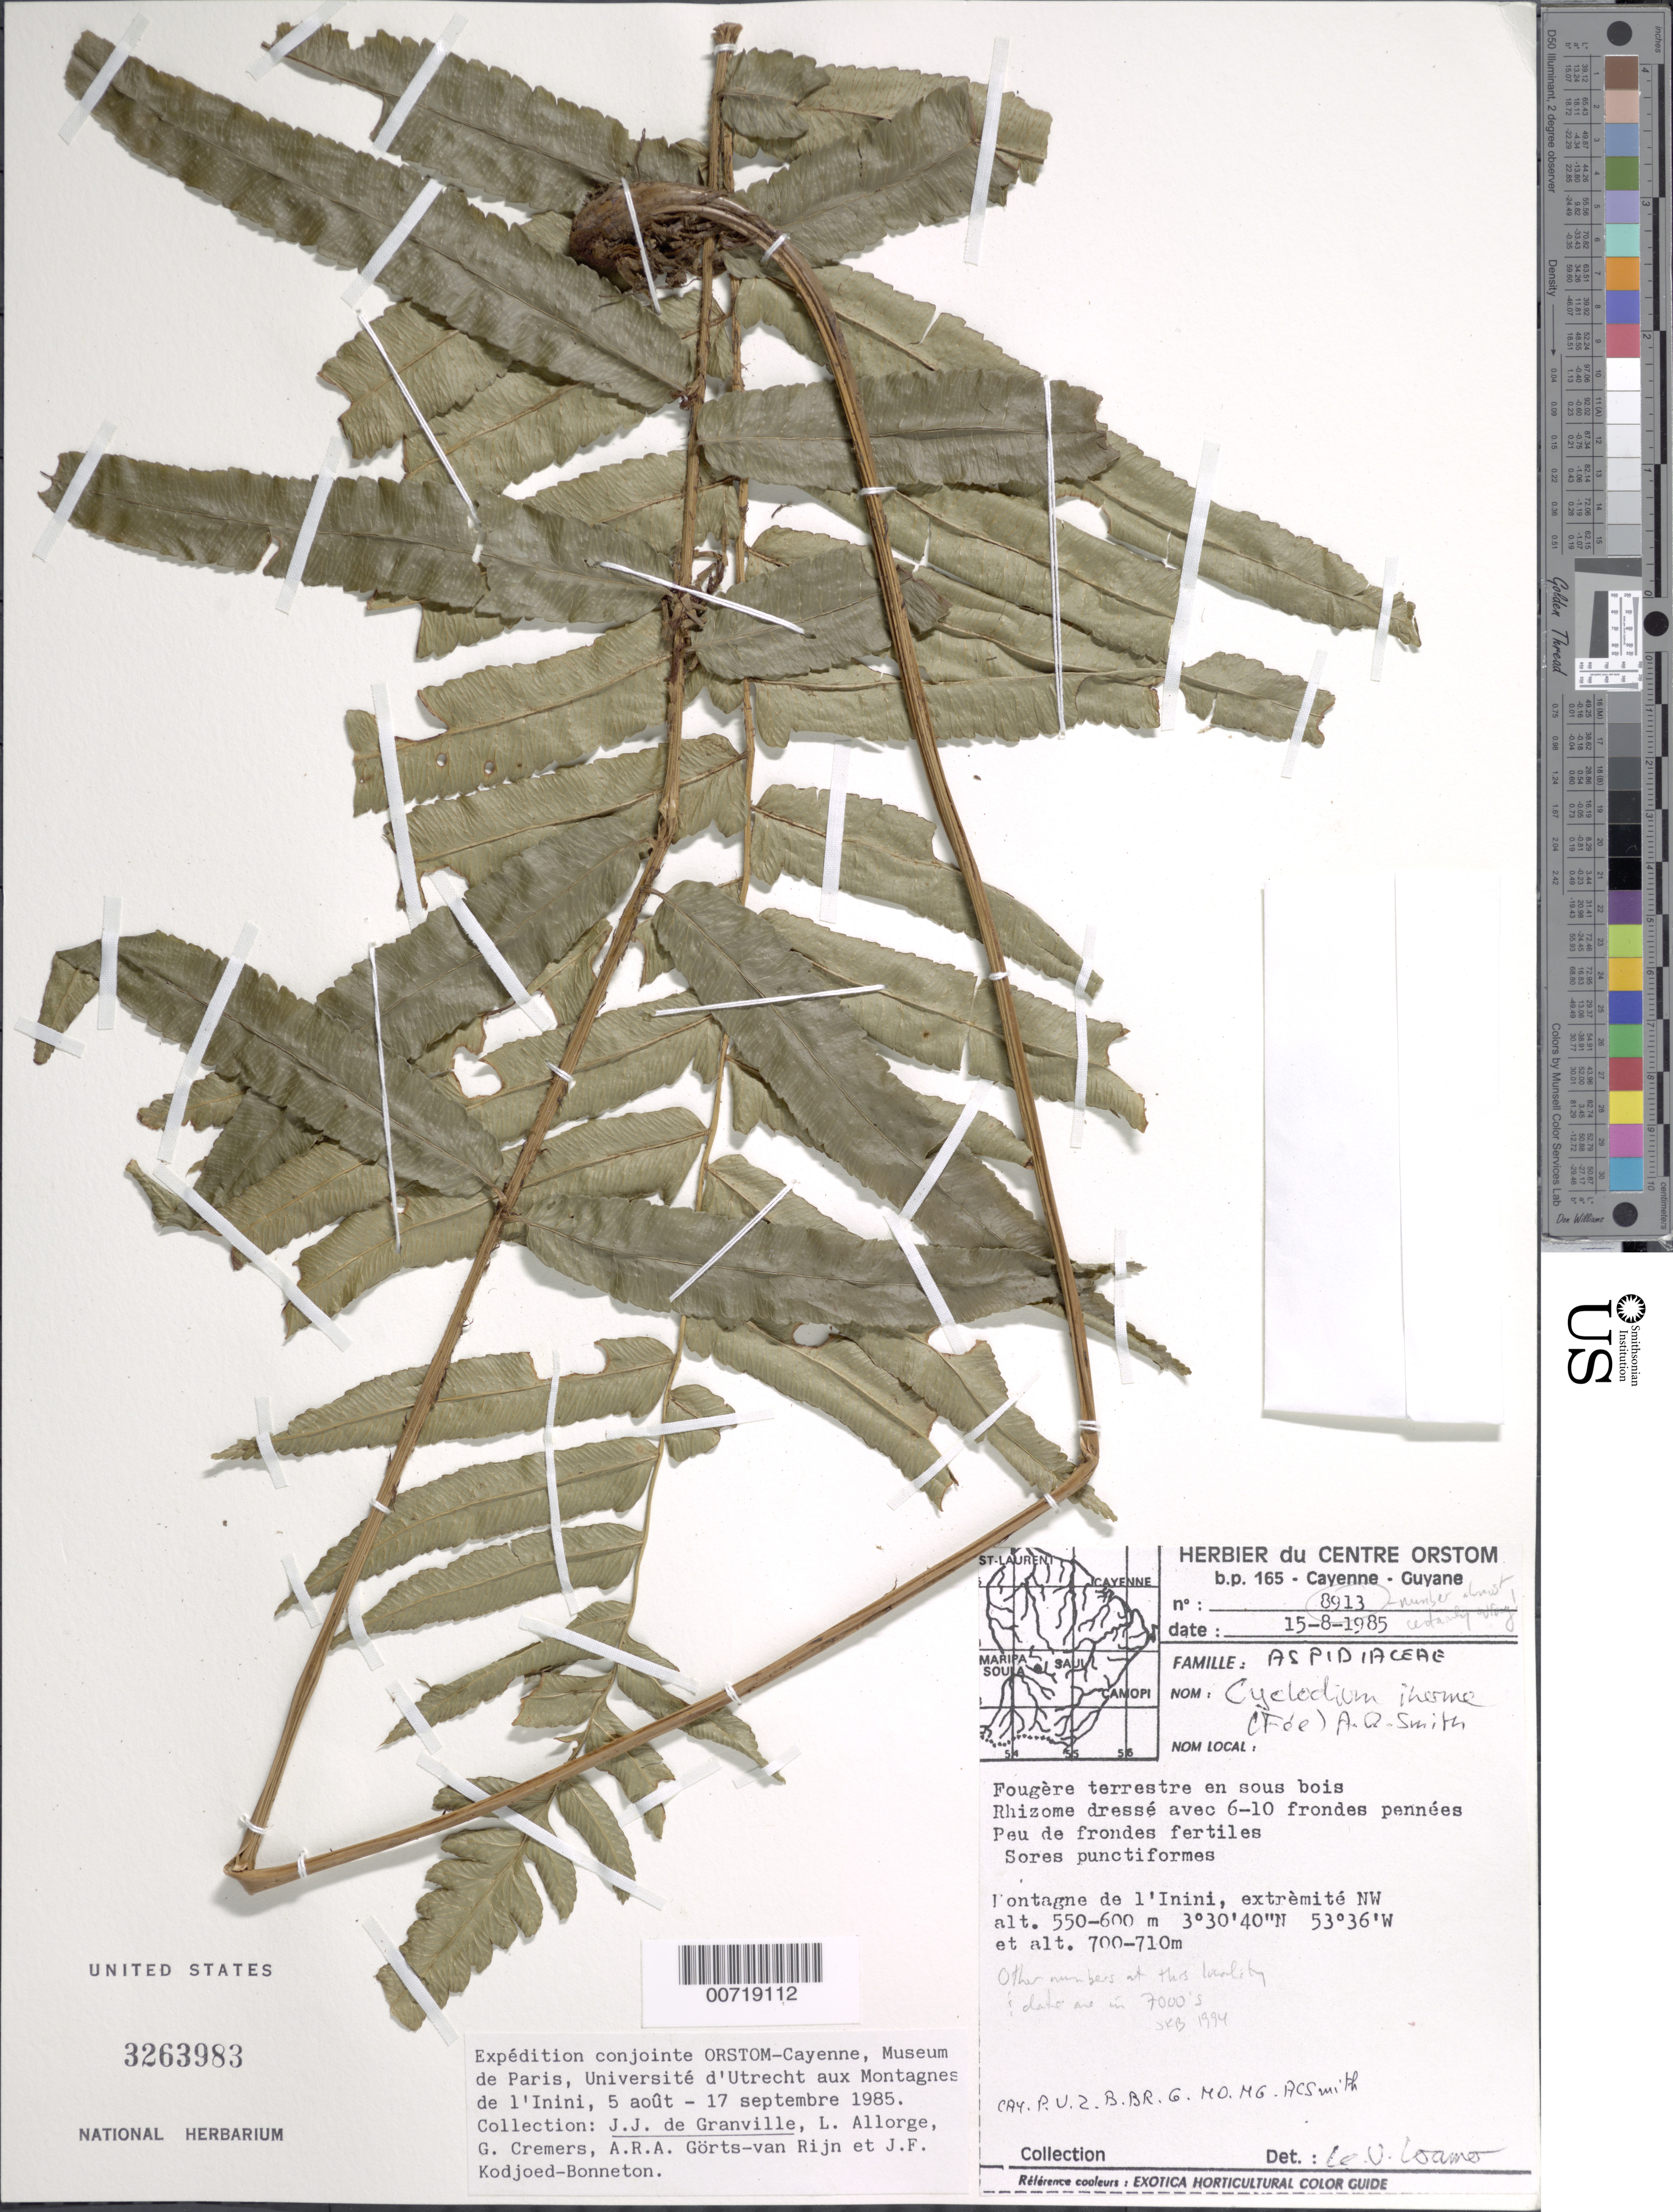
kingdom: Plantae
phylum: Tracheophyta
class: Polypodiopsida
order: Polypodiales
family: Dryopteridaceae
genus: Cyclodium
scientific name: Cyclodium inerme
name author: (Fée) A.R. Sm.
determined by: Kramer, K. U.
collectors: J.-J. de Granville, L. Allorge, G. Cremers, A. .R. A. Görts-van Rijn & J. Kodjoed-Bonneton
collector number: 8913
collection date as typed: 15-Aug-85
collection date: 1985-08-15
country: French Guiana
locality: Montagne de l'Inini, extrèmité NW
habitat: Sous bois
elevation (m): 550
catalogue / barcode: US 3263983